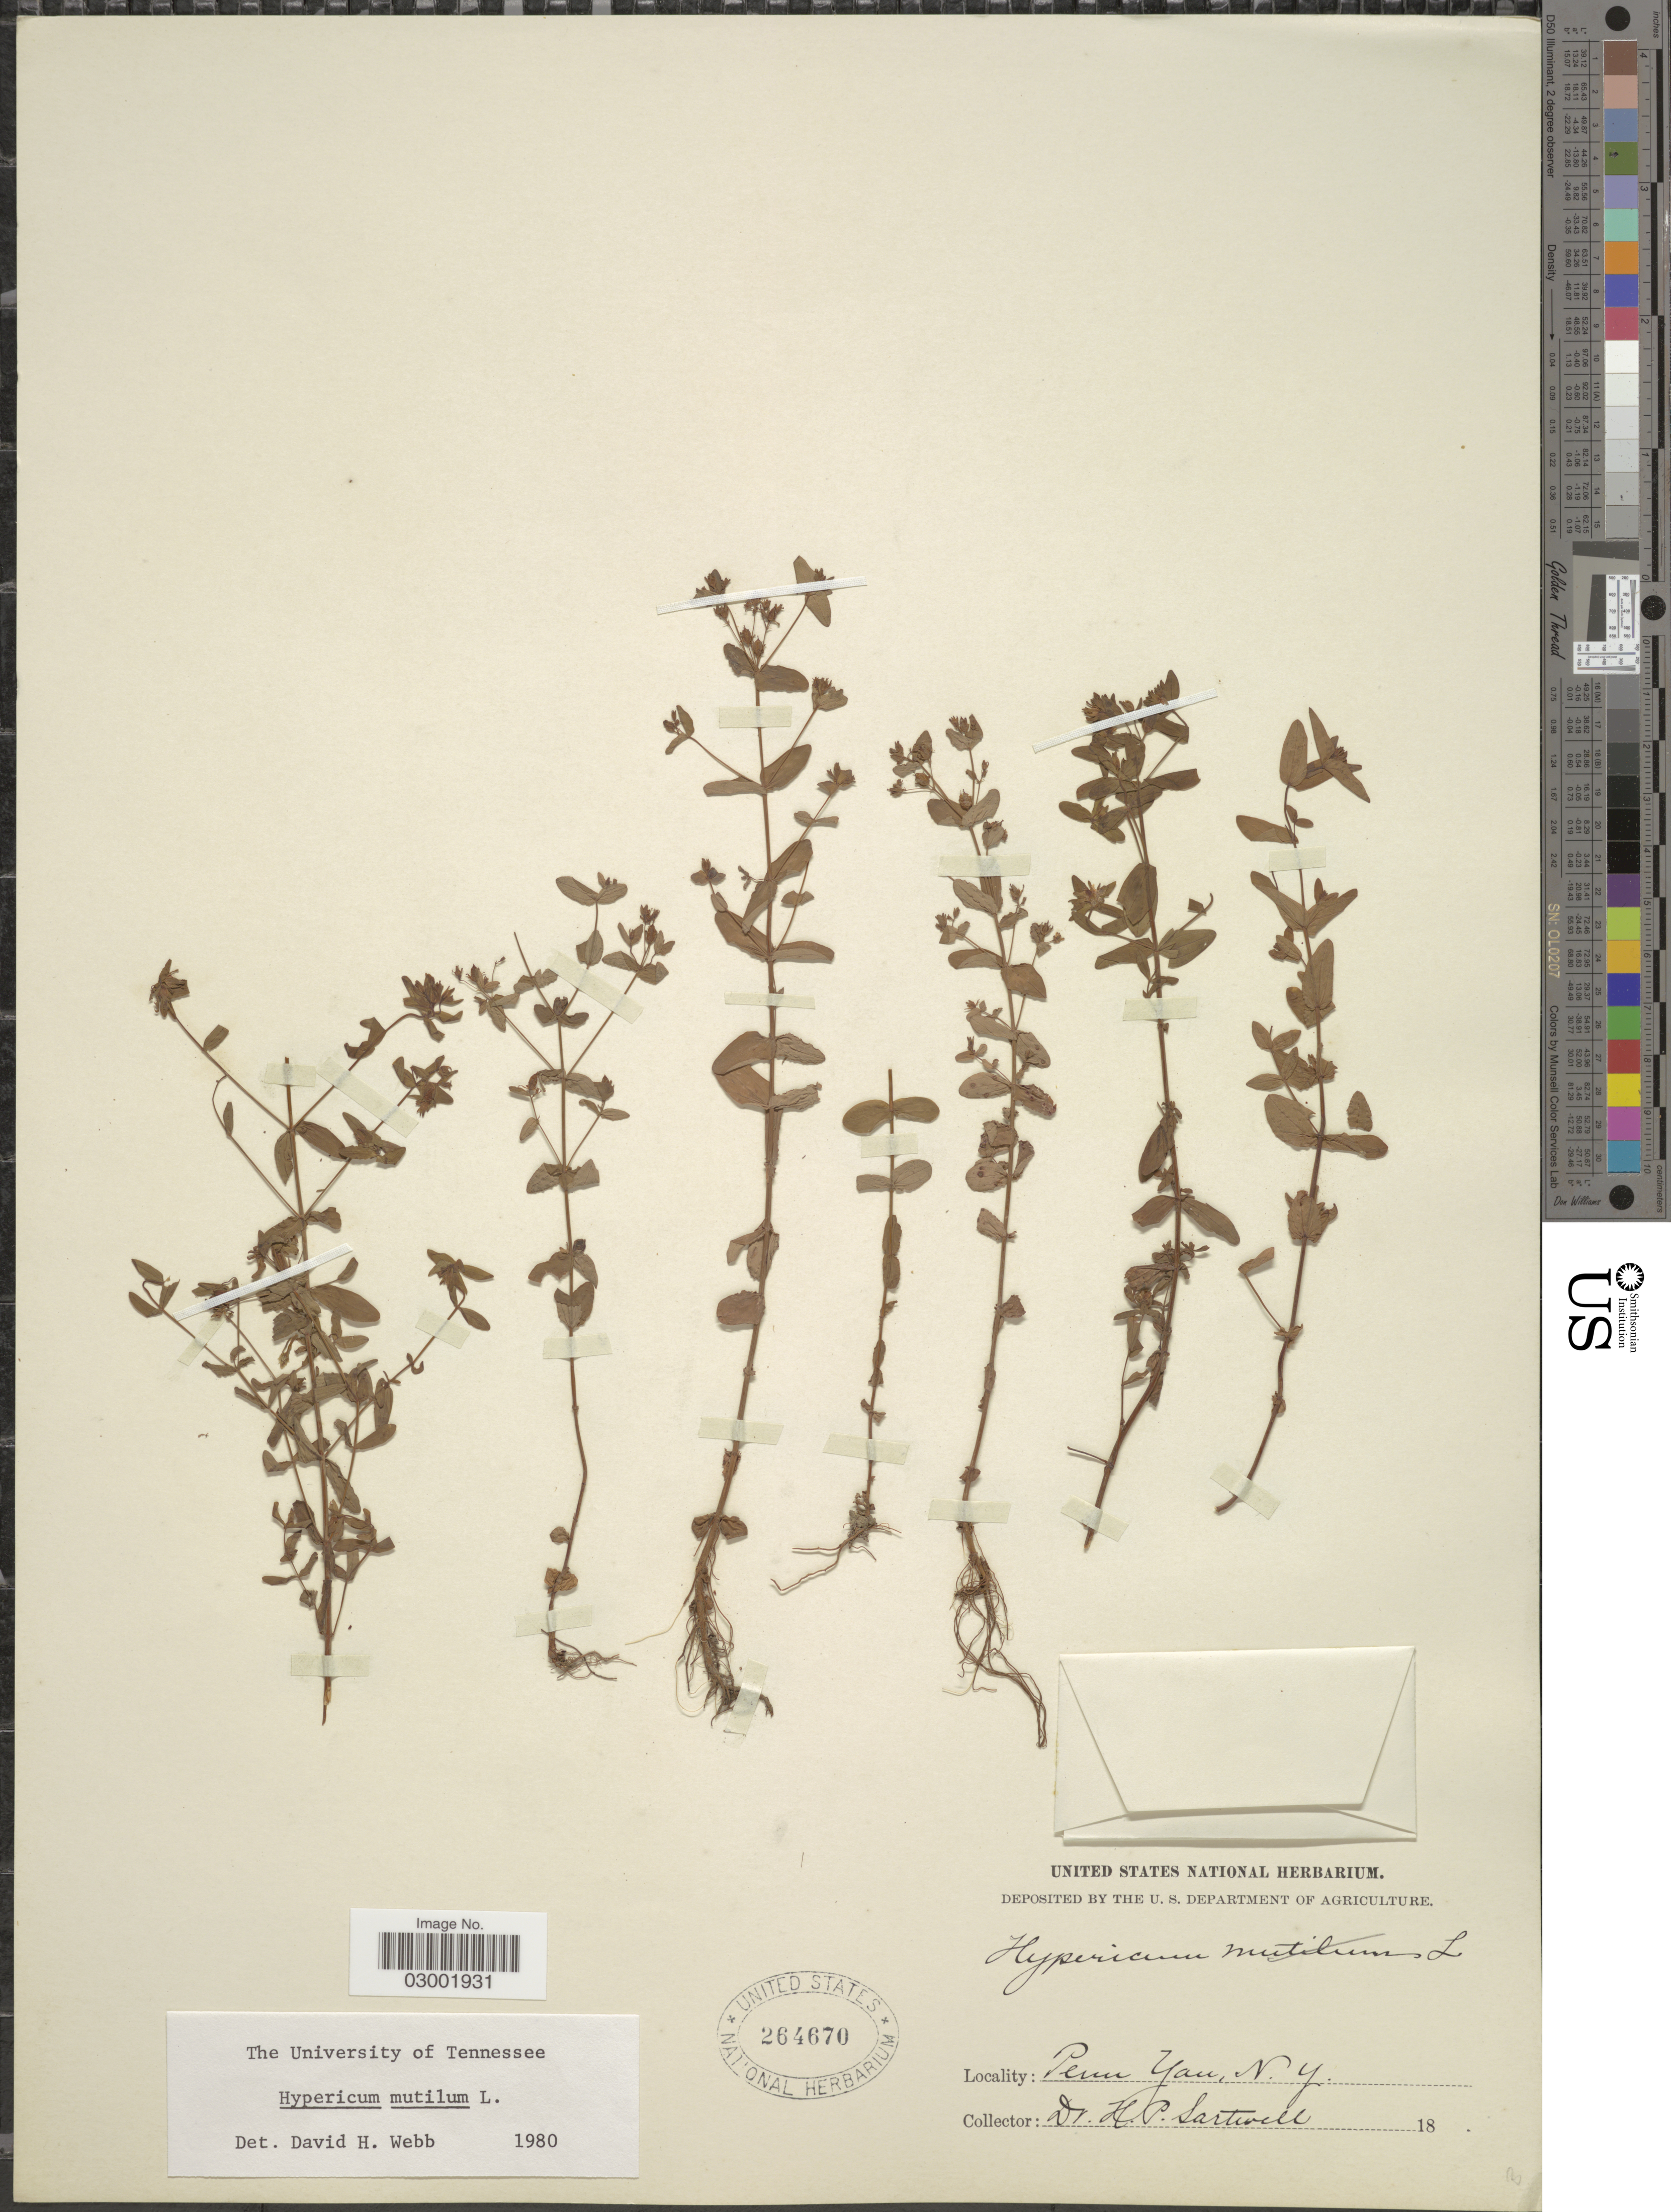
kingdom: Plantae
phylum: Tracheophyta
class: Magnoliopsida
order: Malpighiales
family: Hypericaceae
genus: Hypericum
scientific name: Hypericum mutilum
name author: L.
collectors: H. P. Sartwell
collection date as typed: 18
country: United States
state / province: New York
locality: Penn Yan.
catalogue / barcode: US 264670